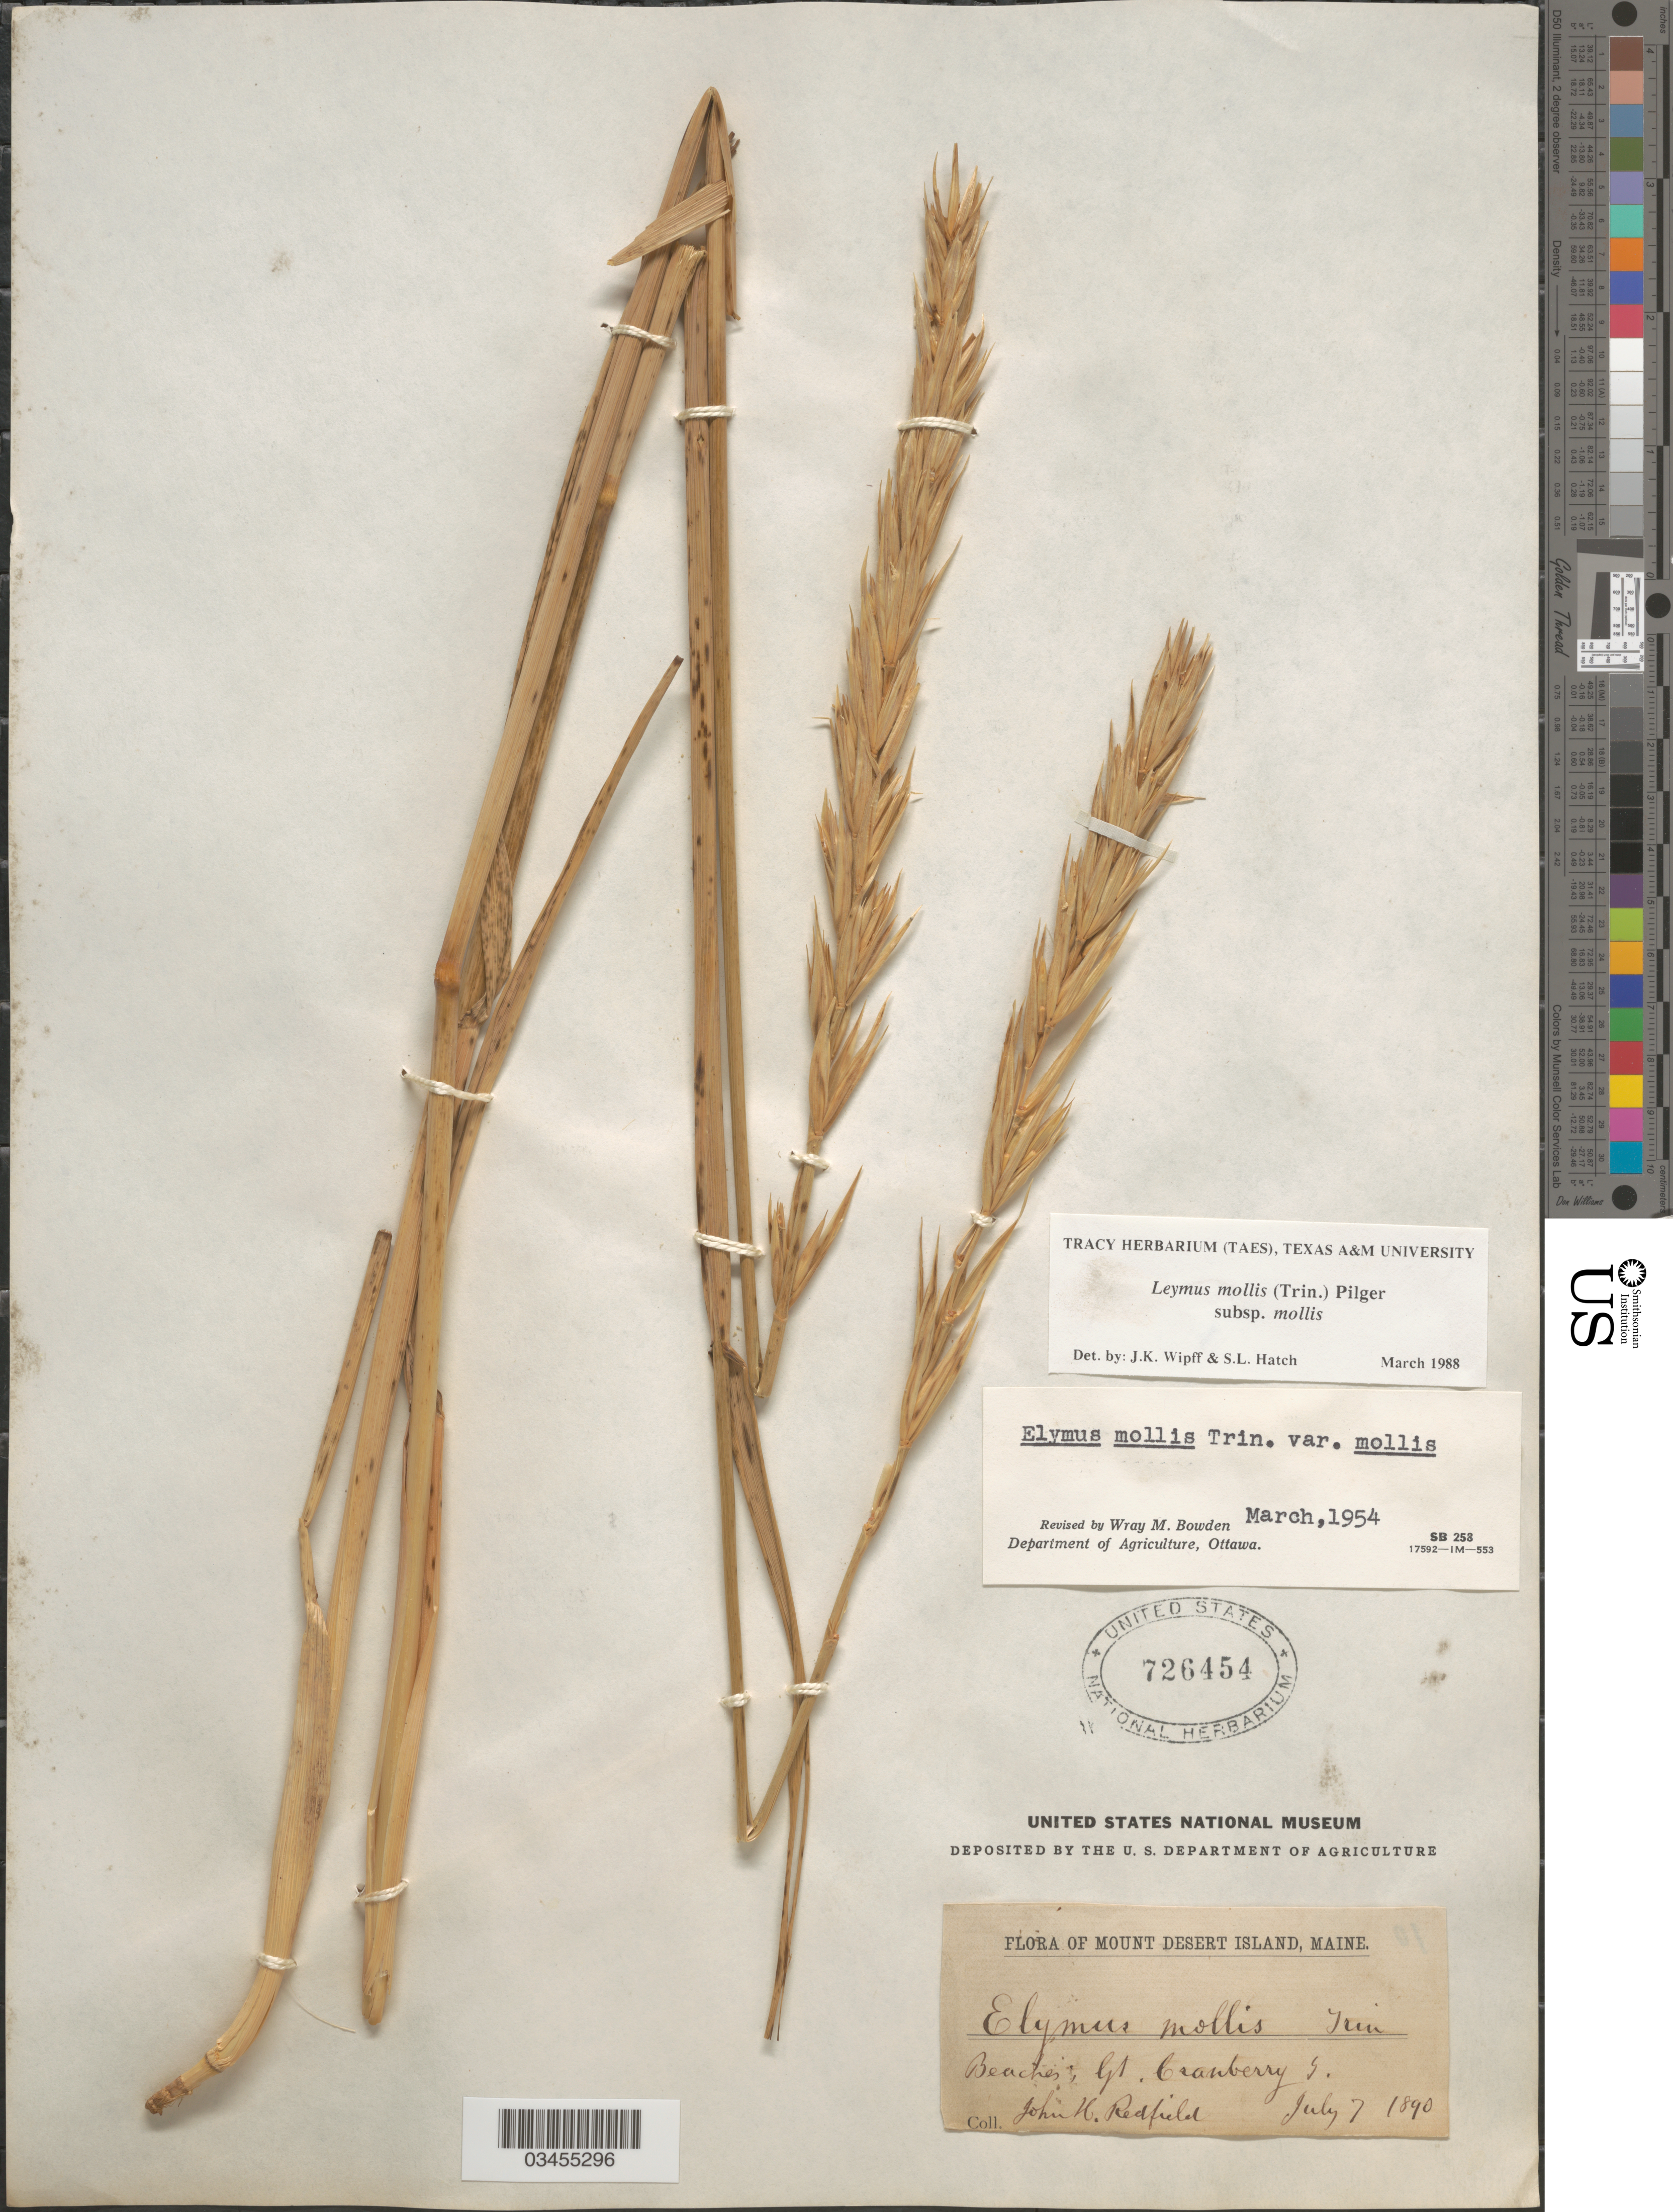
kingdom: Plantae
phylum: Tracheophyta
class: Liliopsida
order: Poales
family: Poaceae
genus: Leymus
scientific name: Leymus mollis subsp. mollis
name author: (Trin.) Pilg.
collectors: J. Redfield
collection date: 1890-07-07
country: United States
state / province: Maine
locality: Mount Desert Island. Beaches; Gt. Cranberry I.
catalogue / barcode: US 726454